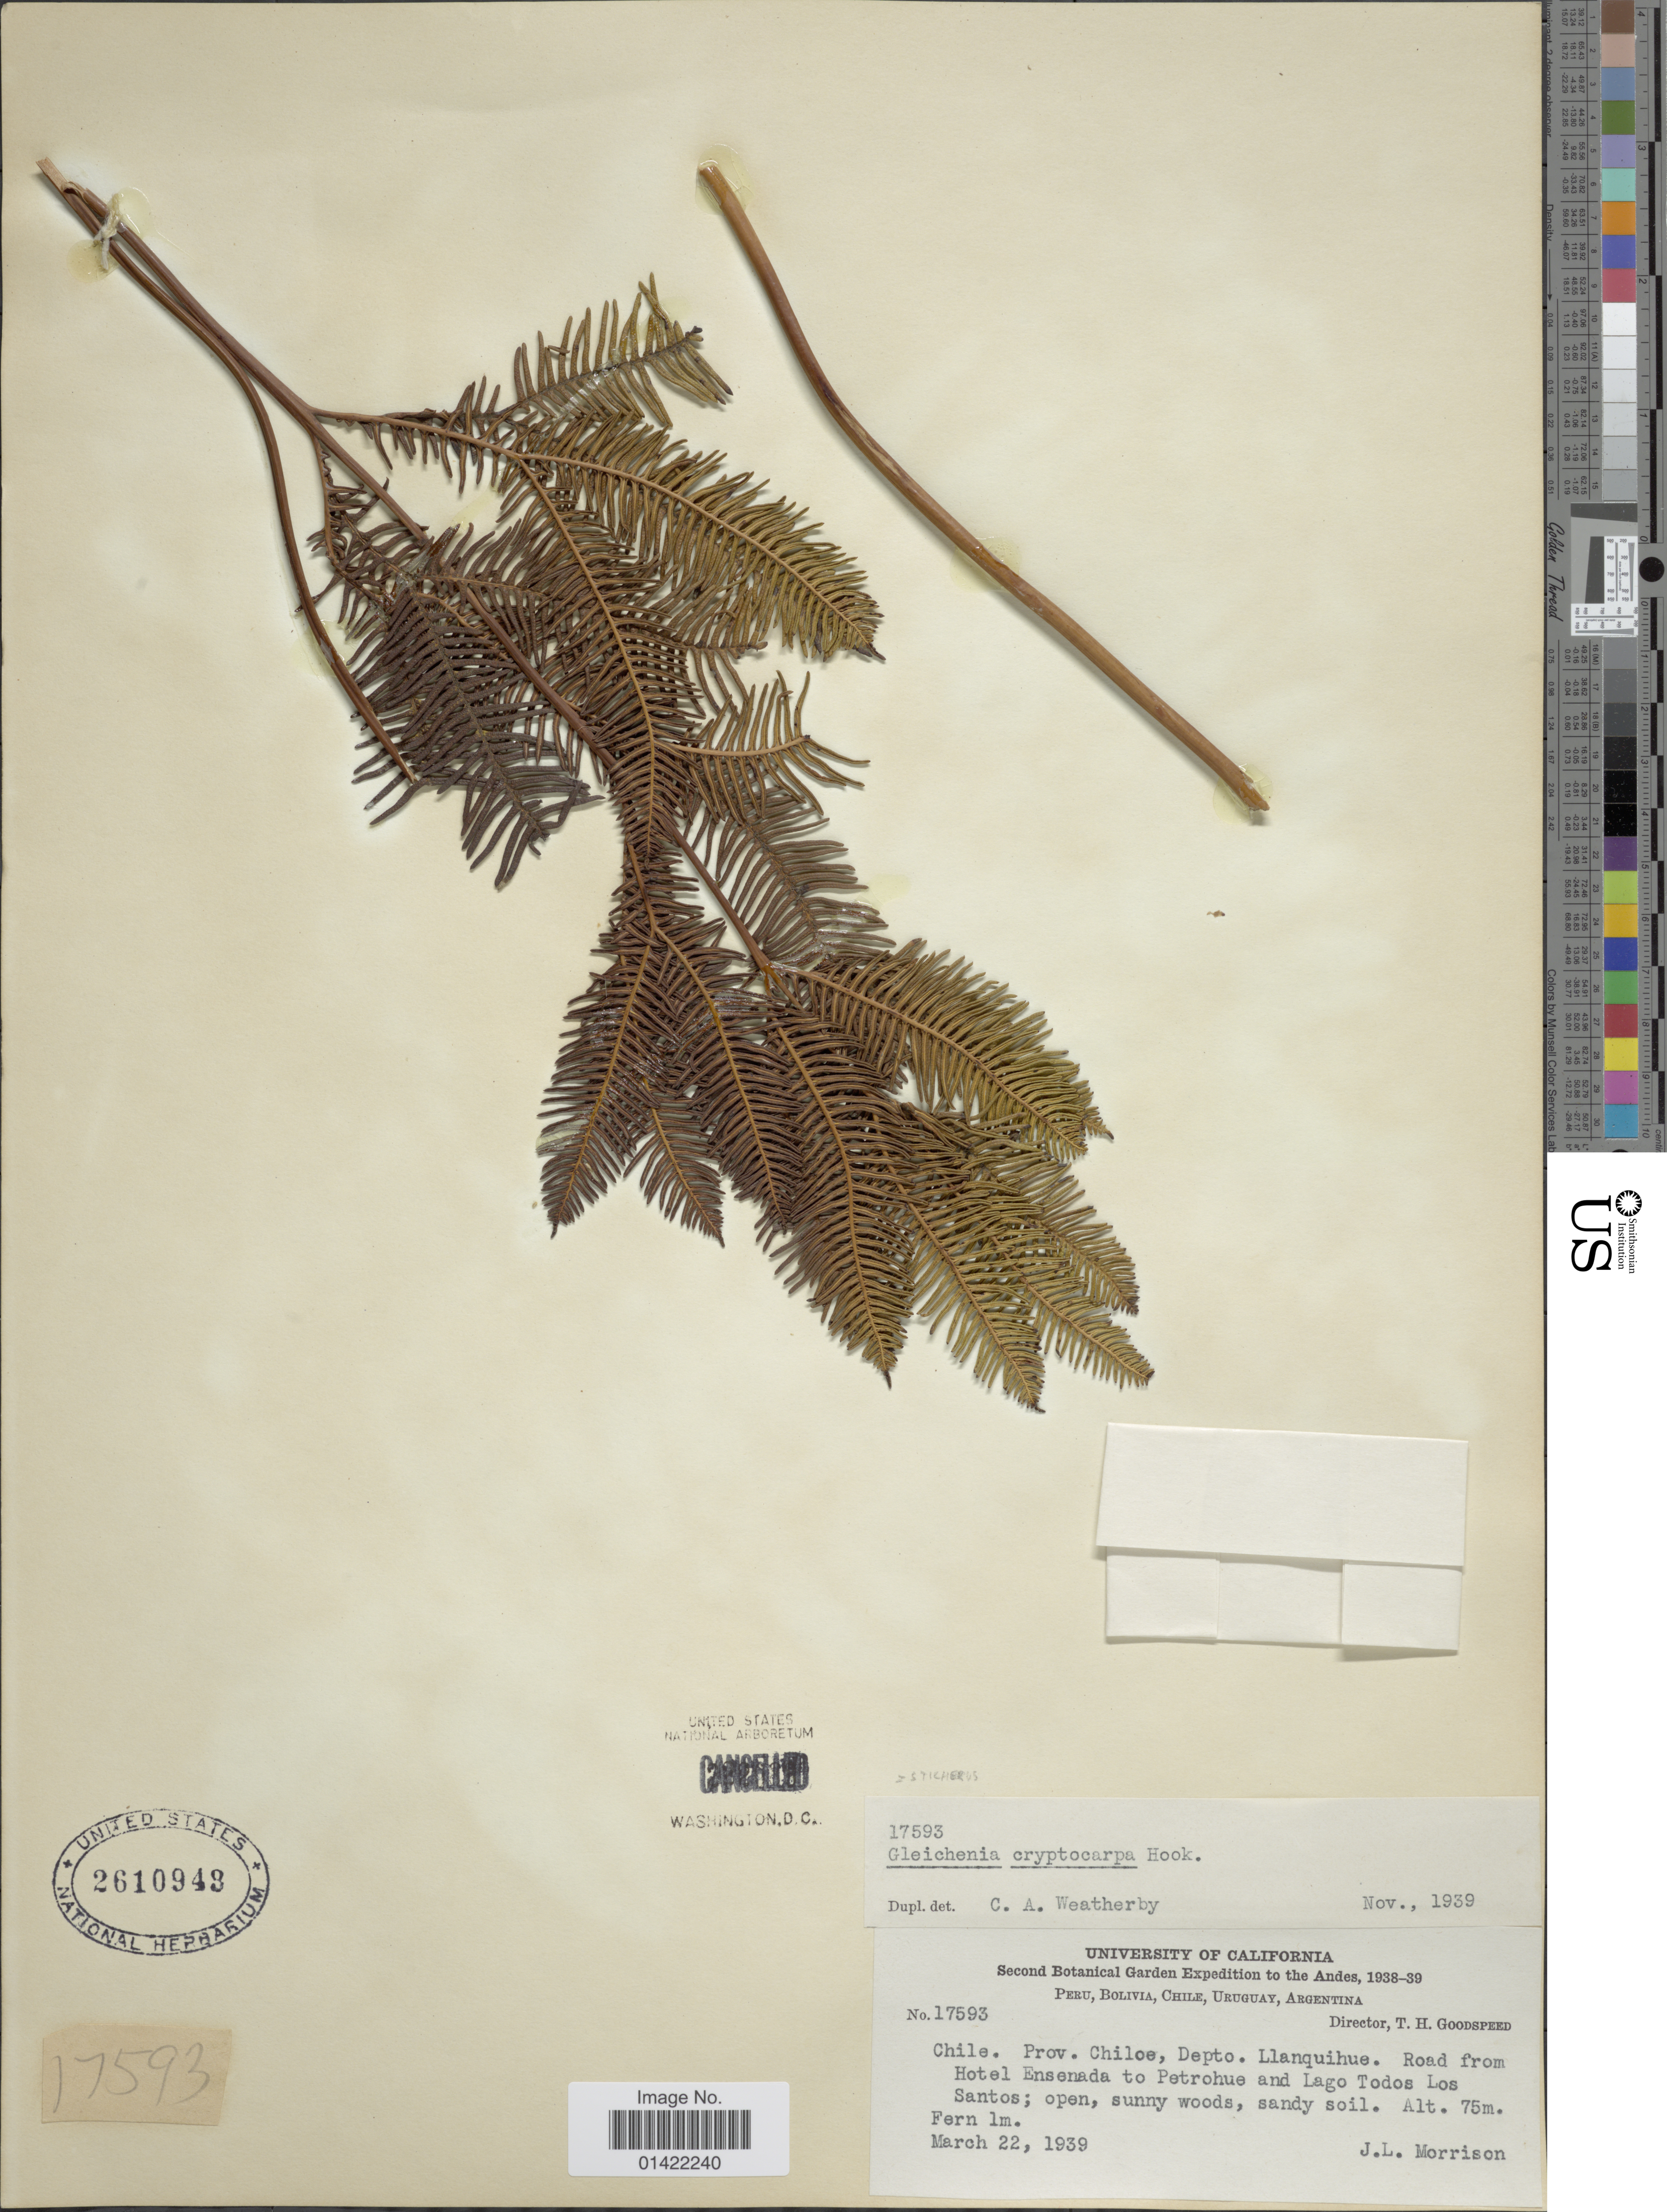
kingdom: Plantae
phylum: Tracheophyta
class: Polypodiopsida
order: Gleicheniales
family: Gleicheniaceae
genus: Sticherus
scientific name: Sticherus cryptocarpus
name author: (Hook.) Ching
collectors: J. L. Morrison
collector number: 17593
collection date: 1939-03-22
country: Chile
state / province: Arica y Parinacota (XV)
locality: Prov. Chiloe, Depto. Llanquihue, road from Hotel Ensenada to Petrohue and Lago Todos Los Santos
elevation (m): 75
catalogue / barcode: US 2610943